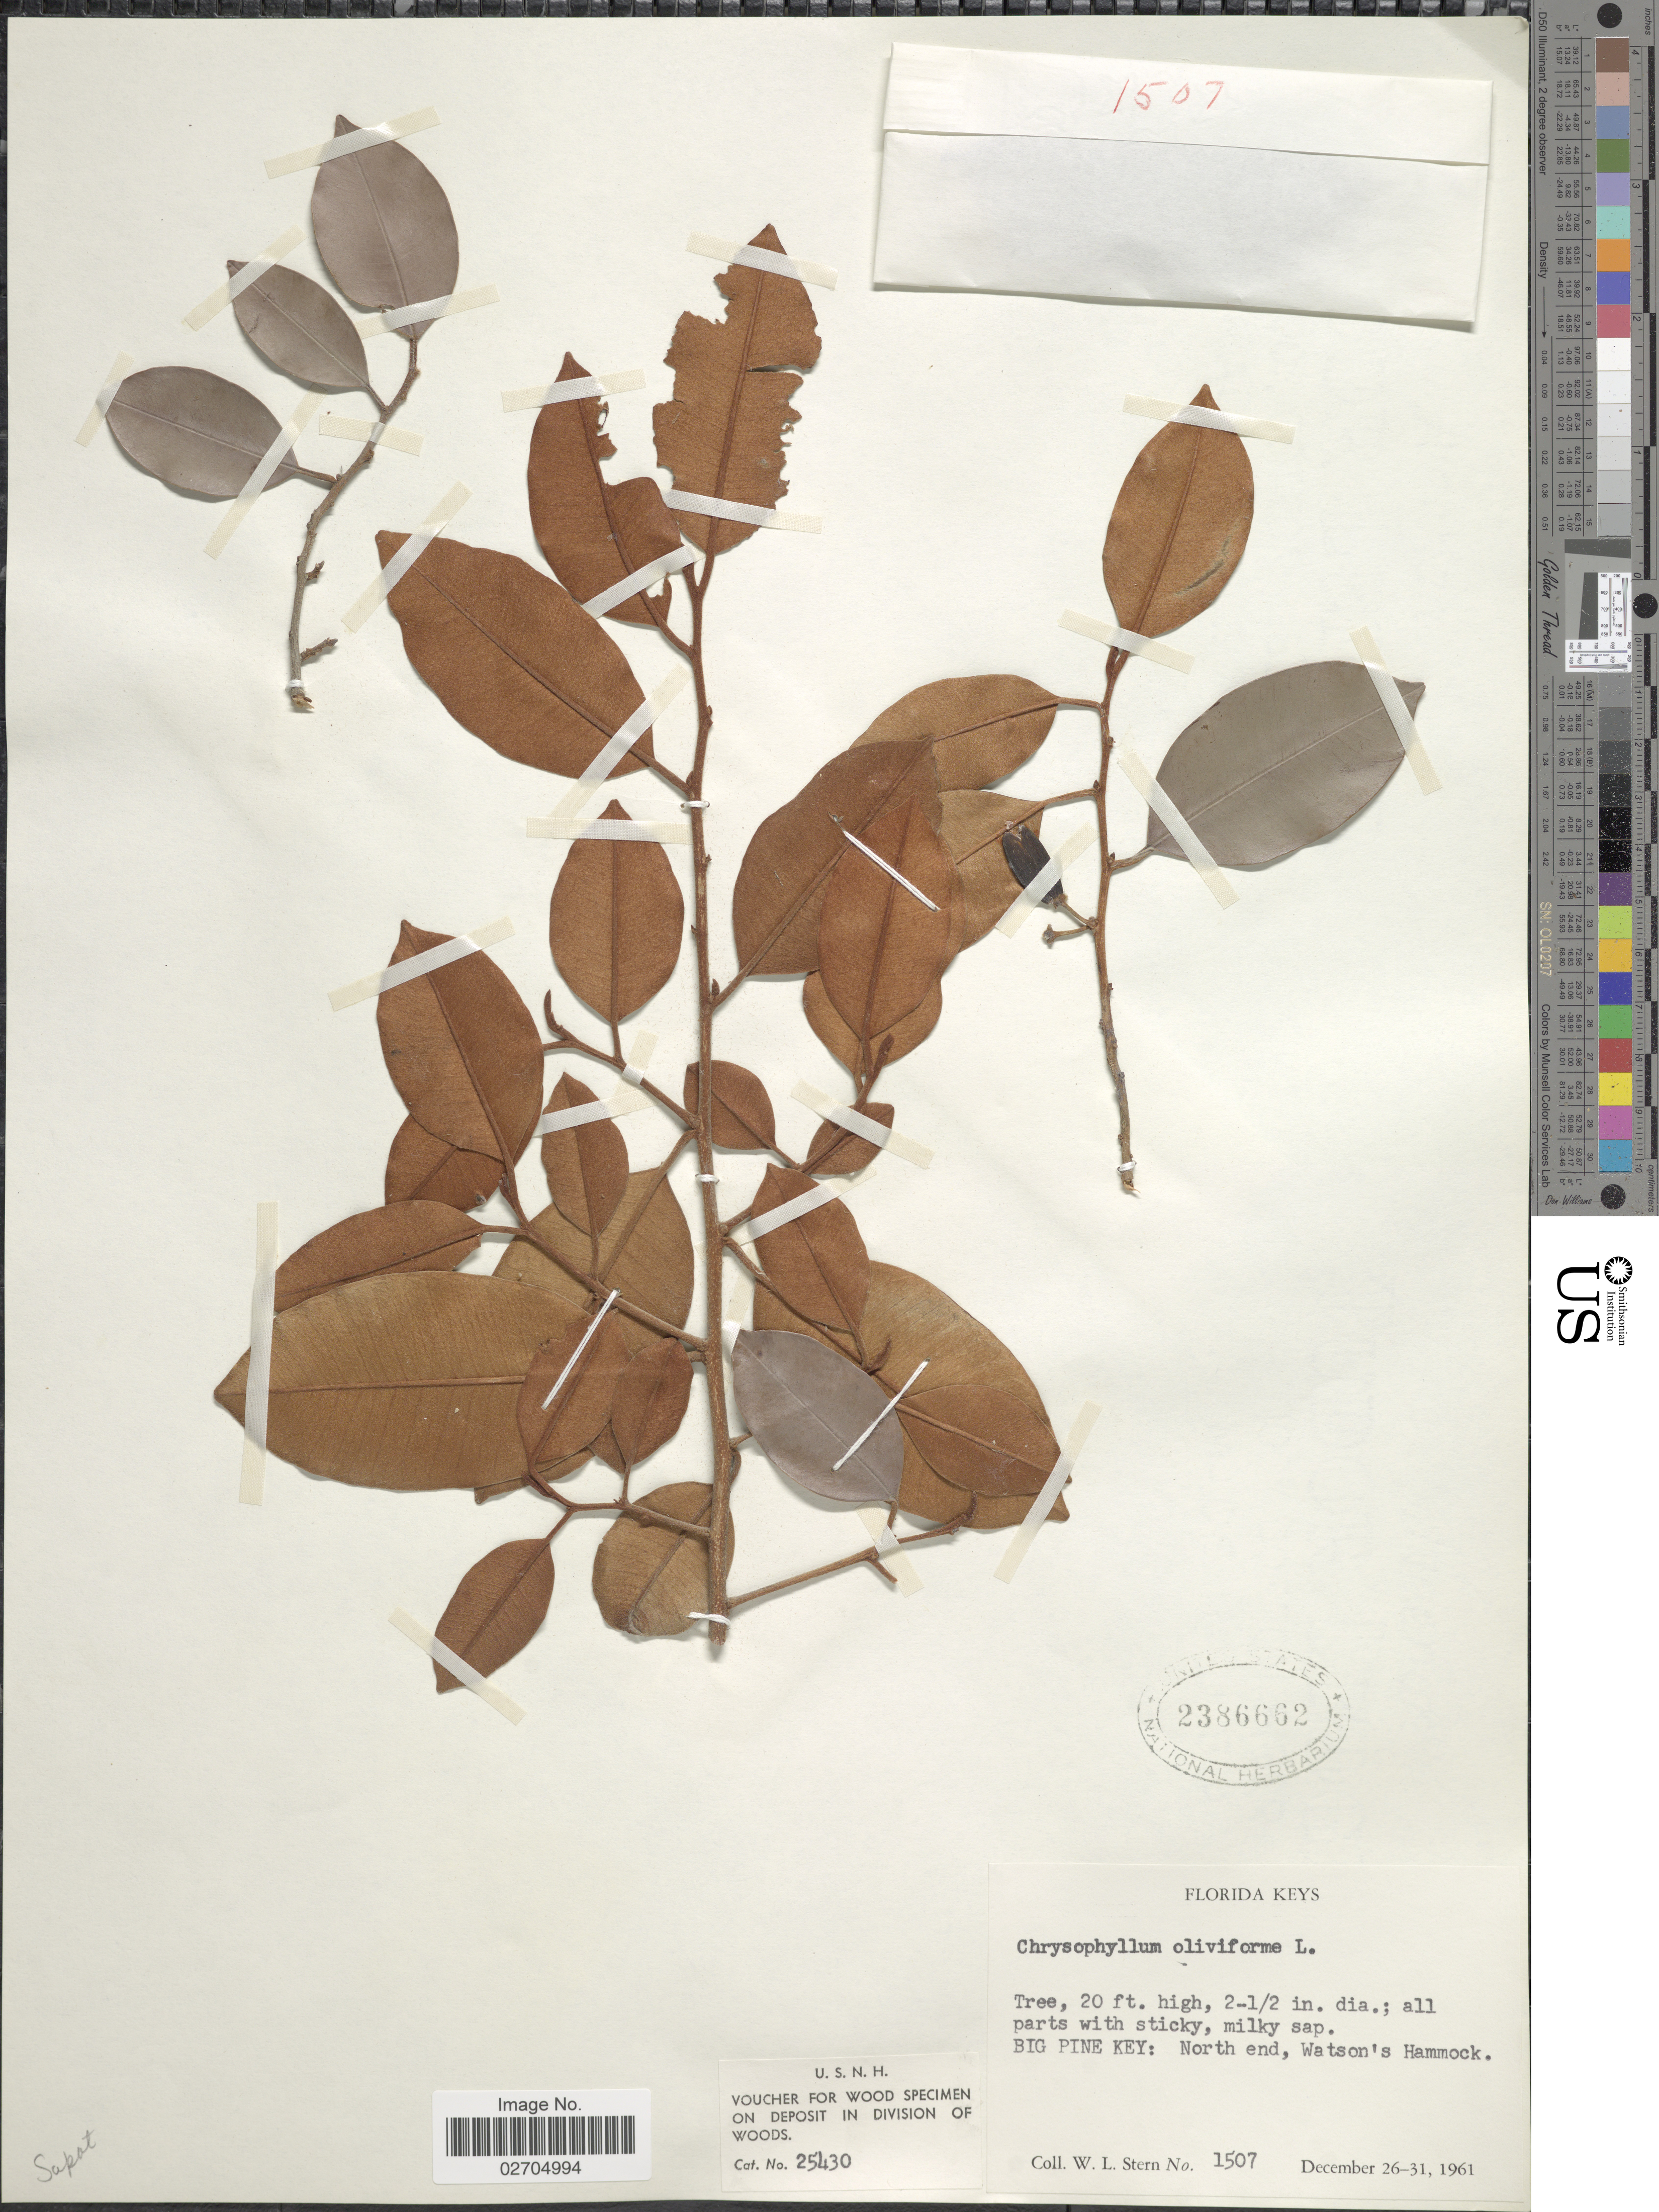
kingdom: Plantae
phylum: Tracheophyta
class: Magnoliopsida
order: Ericales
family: Sapotaceae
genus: Chrysophyllum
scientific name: Chrysophyllum oliviforme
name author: L.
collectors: W. L. Stern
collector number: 1507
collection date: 1961-12-26/1961-12-31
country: United States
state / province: Florida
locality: Florida Keys, North end, Watson's Hammock.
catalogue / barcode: US 2386662